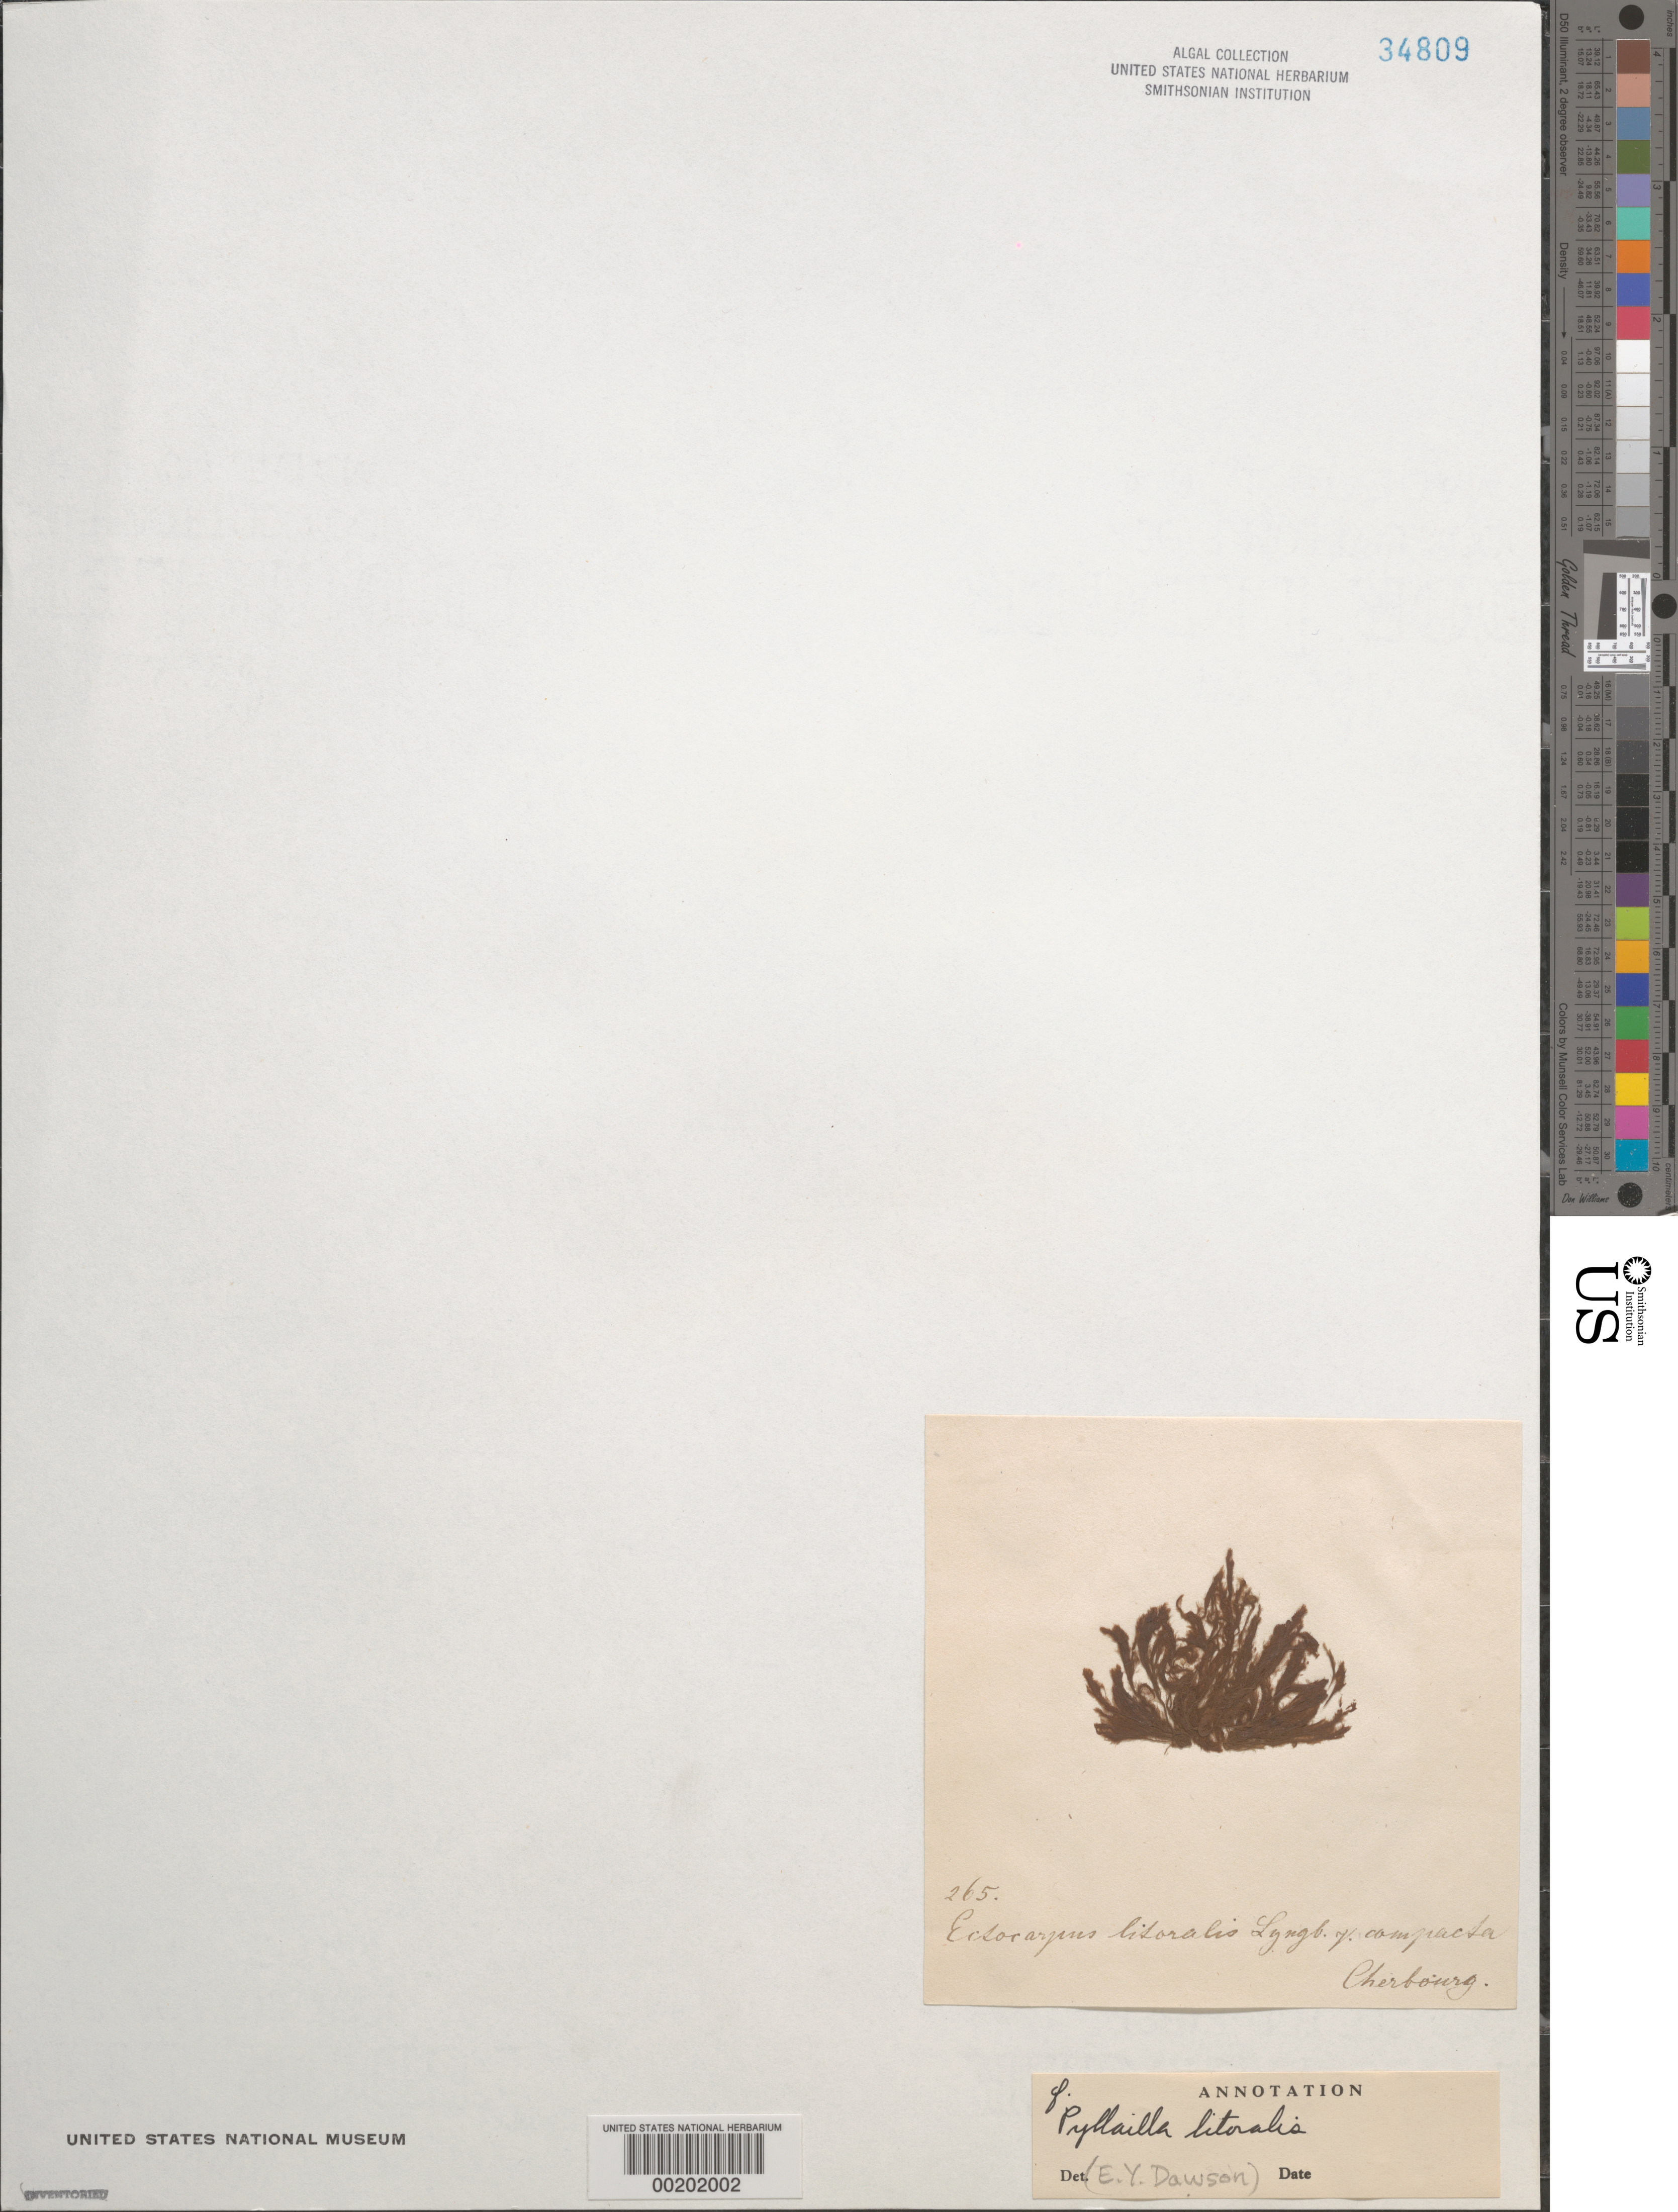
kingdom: Chromista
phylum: Ochrophyta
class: Phaeophyceae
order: Ectocarpales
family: Acinetosporaceae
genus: Pylaiella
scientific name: Pylaiella litoralis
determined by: Dawson, E. Y.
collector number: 265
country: France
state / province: Normandie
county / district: Manche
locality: Cherbourg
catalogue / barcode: US 34809